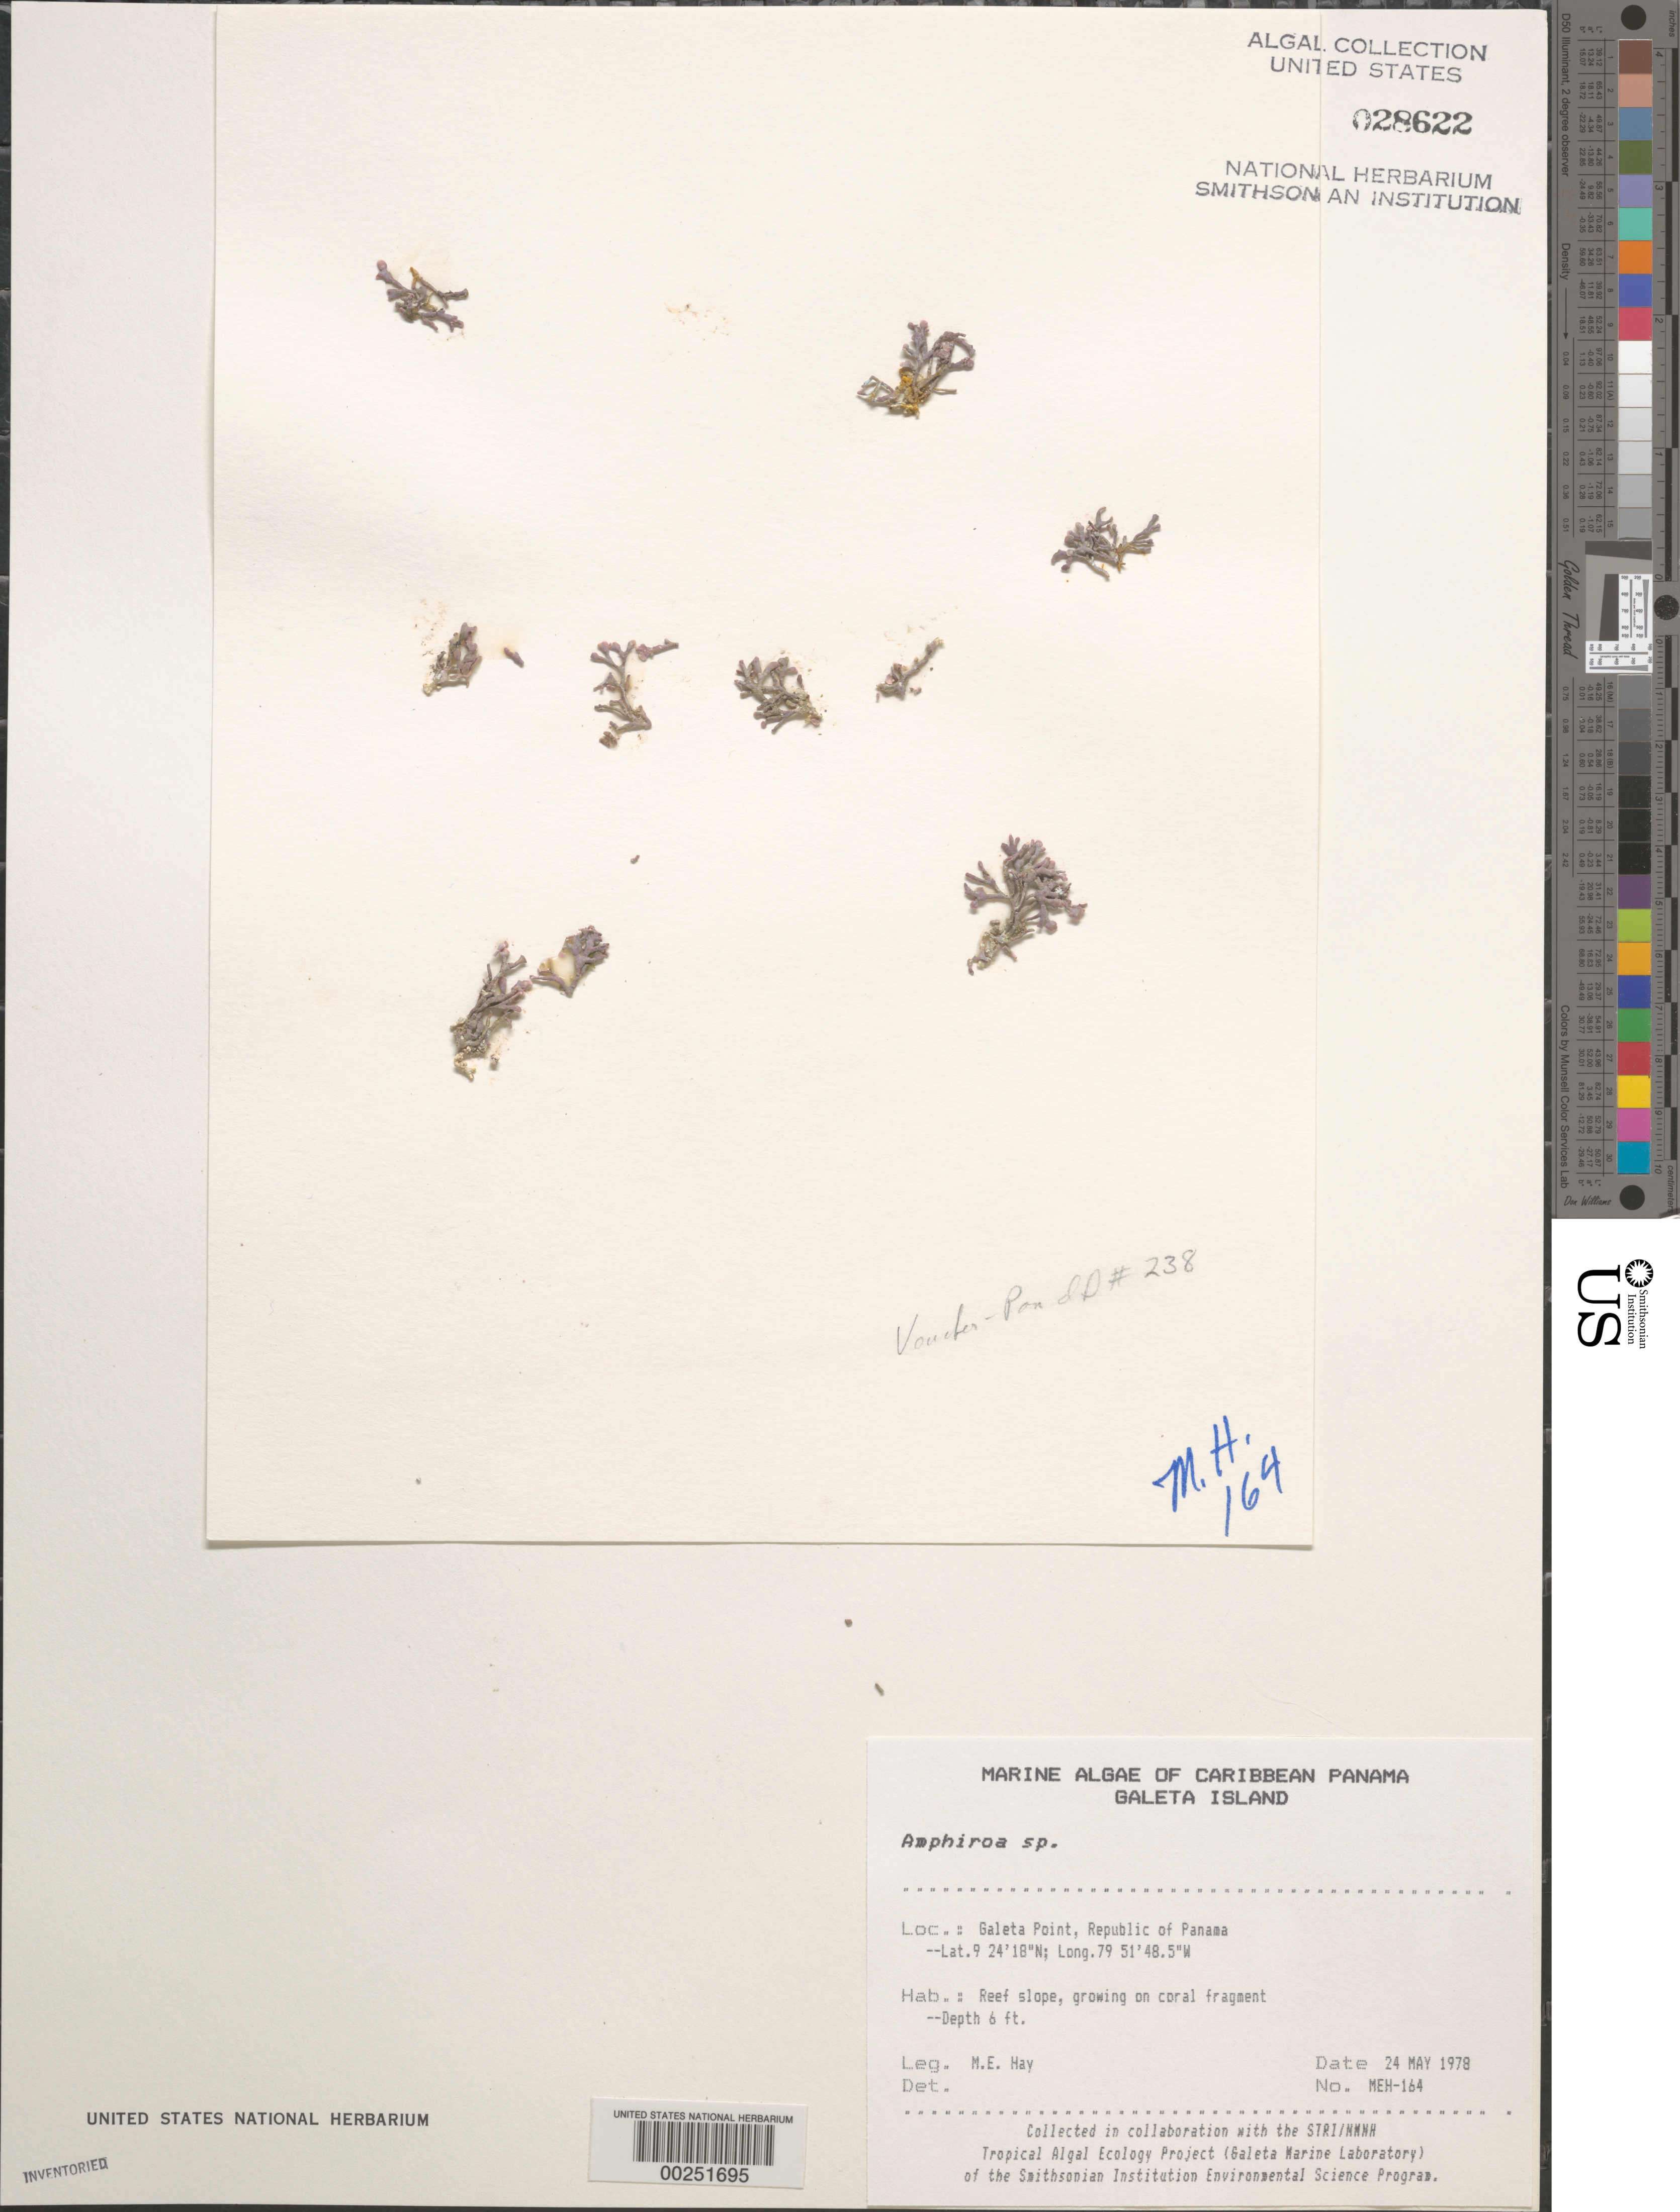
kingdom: Plantae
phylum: Rhodophyta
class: Florideophyceae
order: Corallinales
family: Lithophyllaceae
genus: Amphiroa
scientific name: Amphiroa sp.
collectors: M. E. Hay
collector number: MEH-164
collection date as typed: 24 May 1978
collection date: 1978-05-24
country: Panama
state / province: Colón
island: Galeta Island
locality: Galeta Point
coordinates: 9 24' 18" N, 79 51' 48.5" W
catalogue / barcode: US 28622